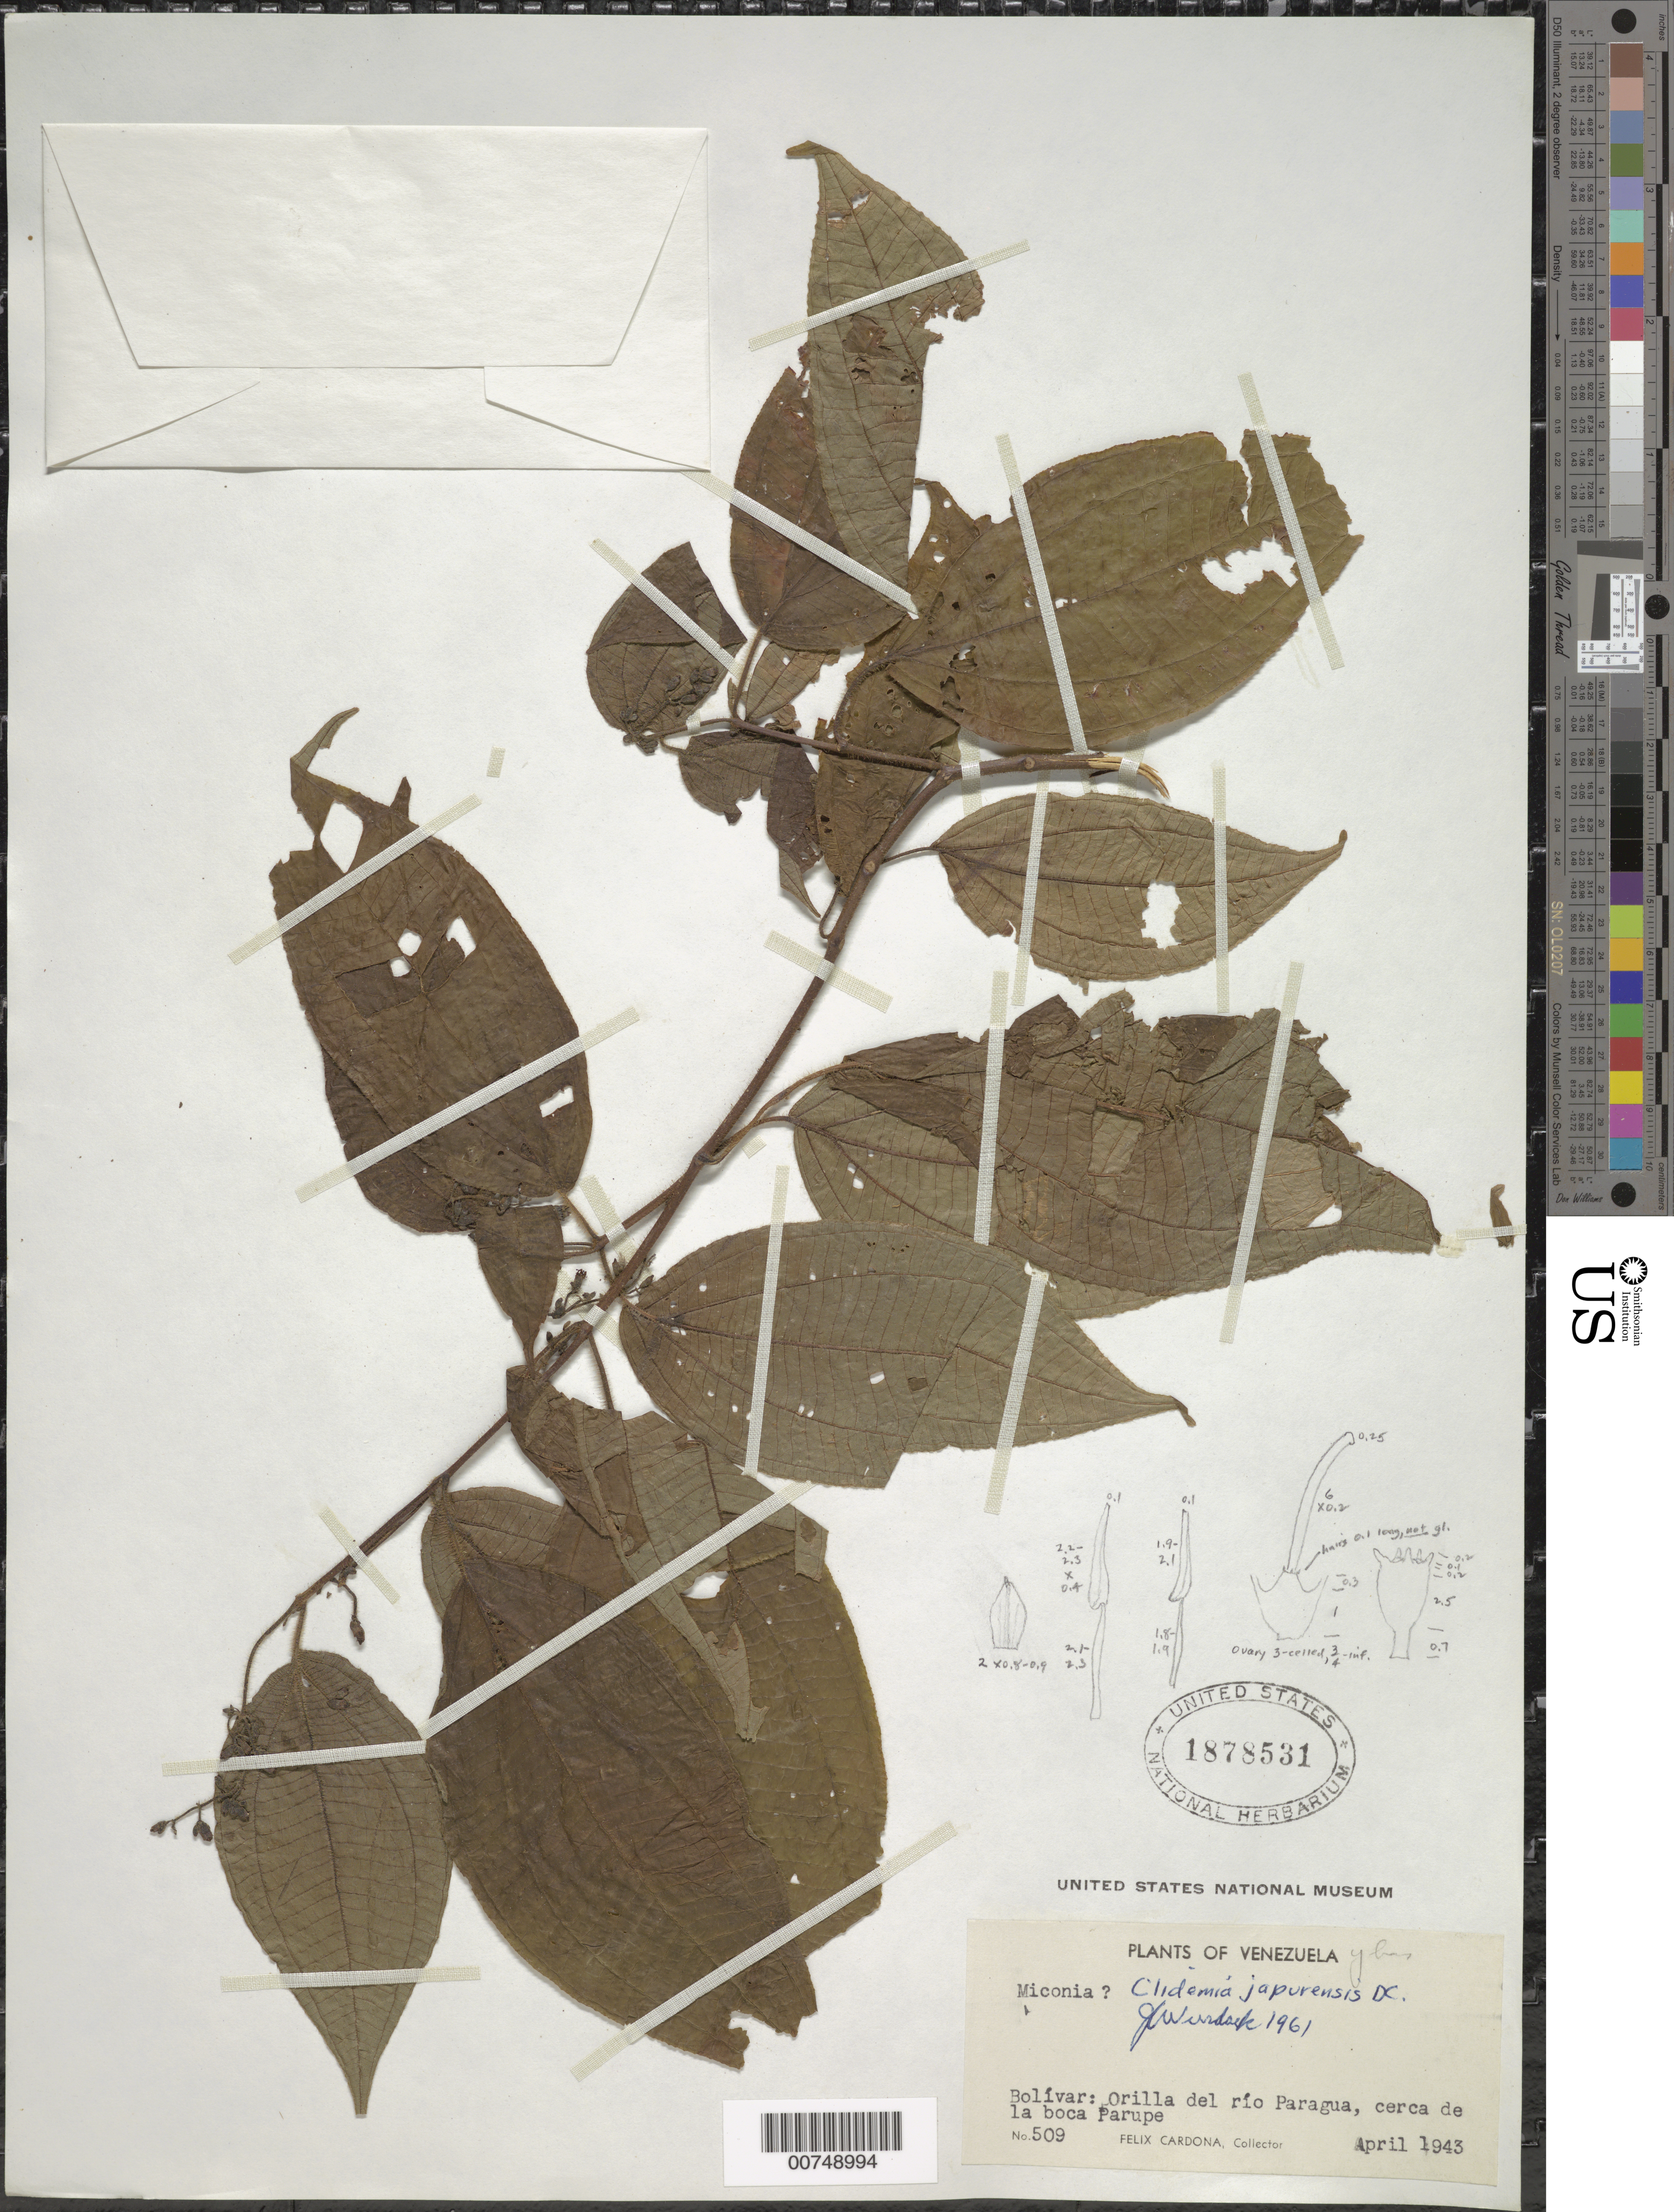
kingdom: Plantae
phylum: Tracheophyta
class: Magnoliopsida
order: Myrtales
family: Melastomataceae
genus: Clidemia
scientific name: Clidemia japurensis var. japurensis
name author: DC.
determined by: Wurdack, John J., (US), US (UNITED STATES)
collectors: F. Cardona Puig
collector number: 509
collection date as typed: Apr-43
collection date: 1943-04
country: Venezuela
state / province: Bolívar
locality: Río Paragua, cerca de la boca Parupe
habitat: Orillas del rio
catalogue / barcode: US 1878531